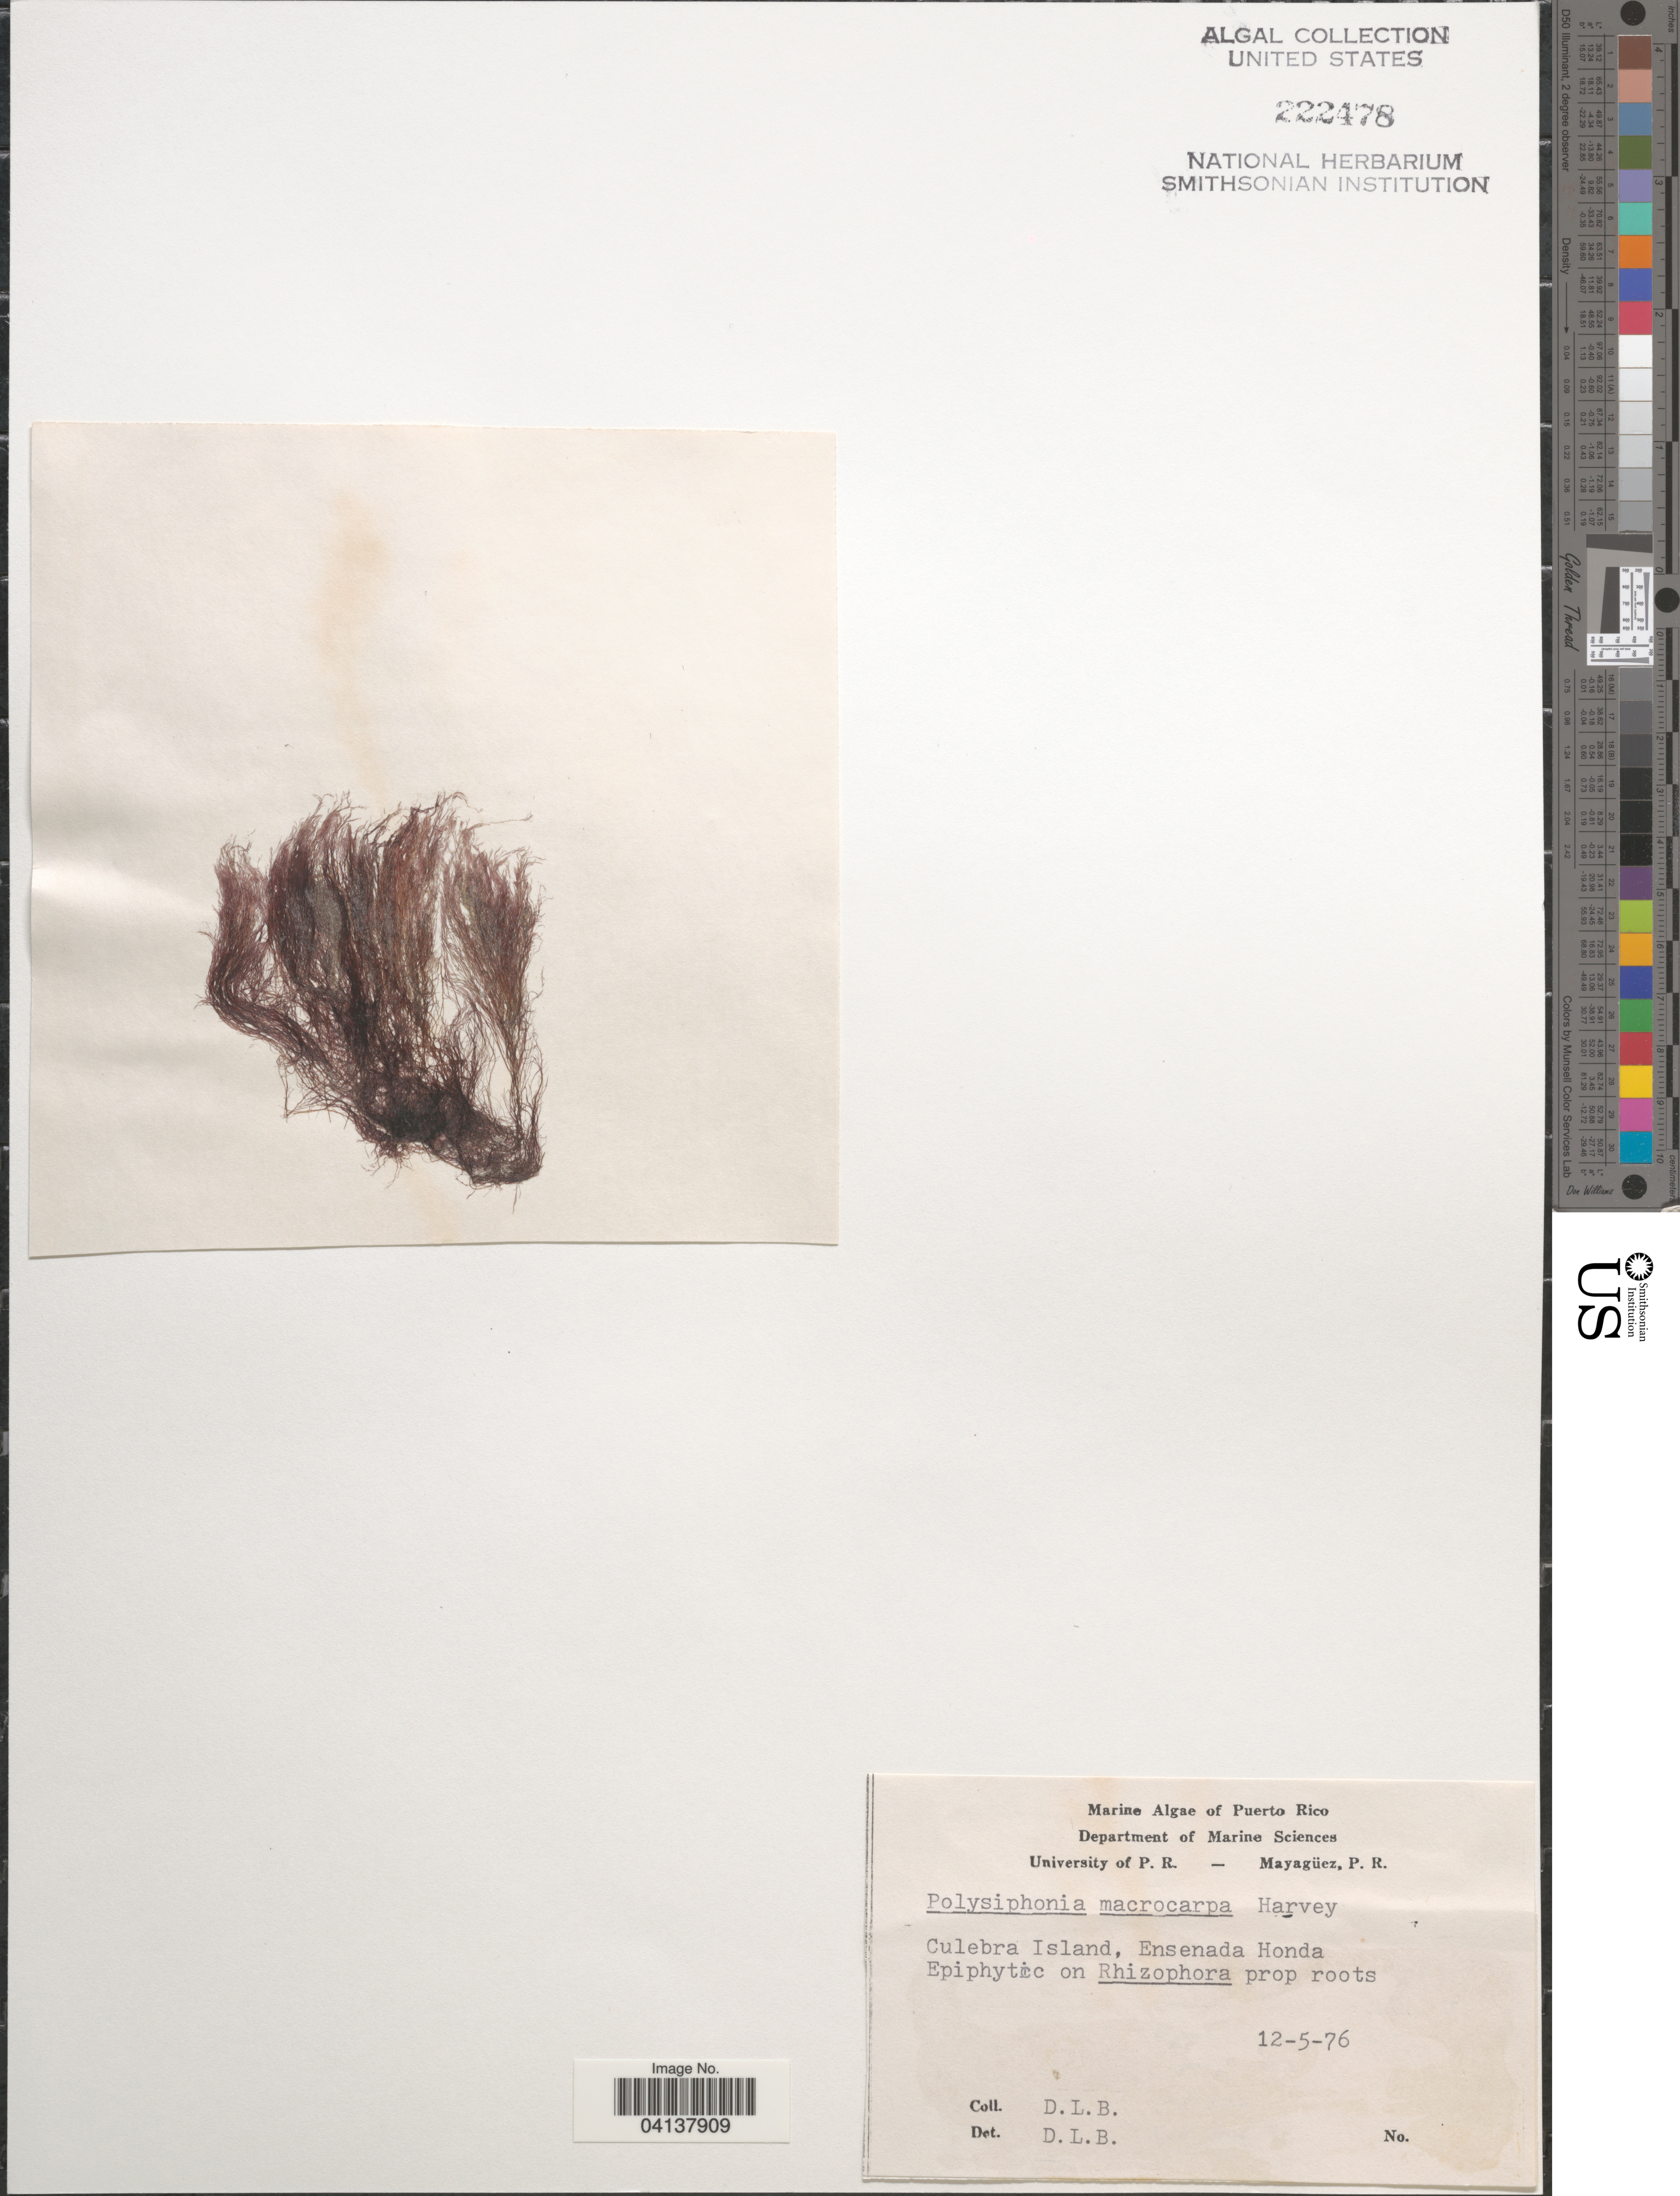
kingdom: Plantae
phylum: Rhodophyta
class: Florideophyceae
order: Ceramiales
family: Rhodomelaceae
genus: Polysiphonia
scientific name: Polysiphonia macrocarpa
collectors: D. L. B.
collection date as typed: Transcribed d/m/y: 12/5/76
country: Puerto Rico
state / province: Culebra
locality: Ensenada Honda.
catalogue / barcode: US 222478